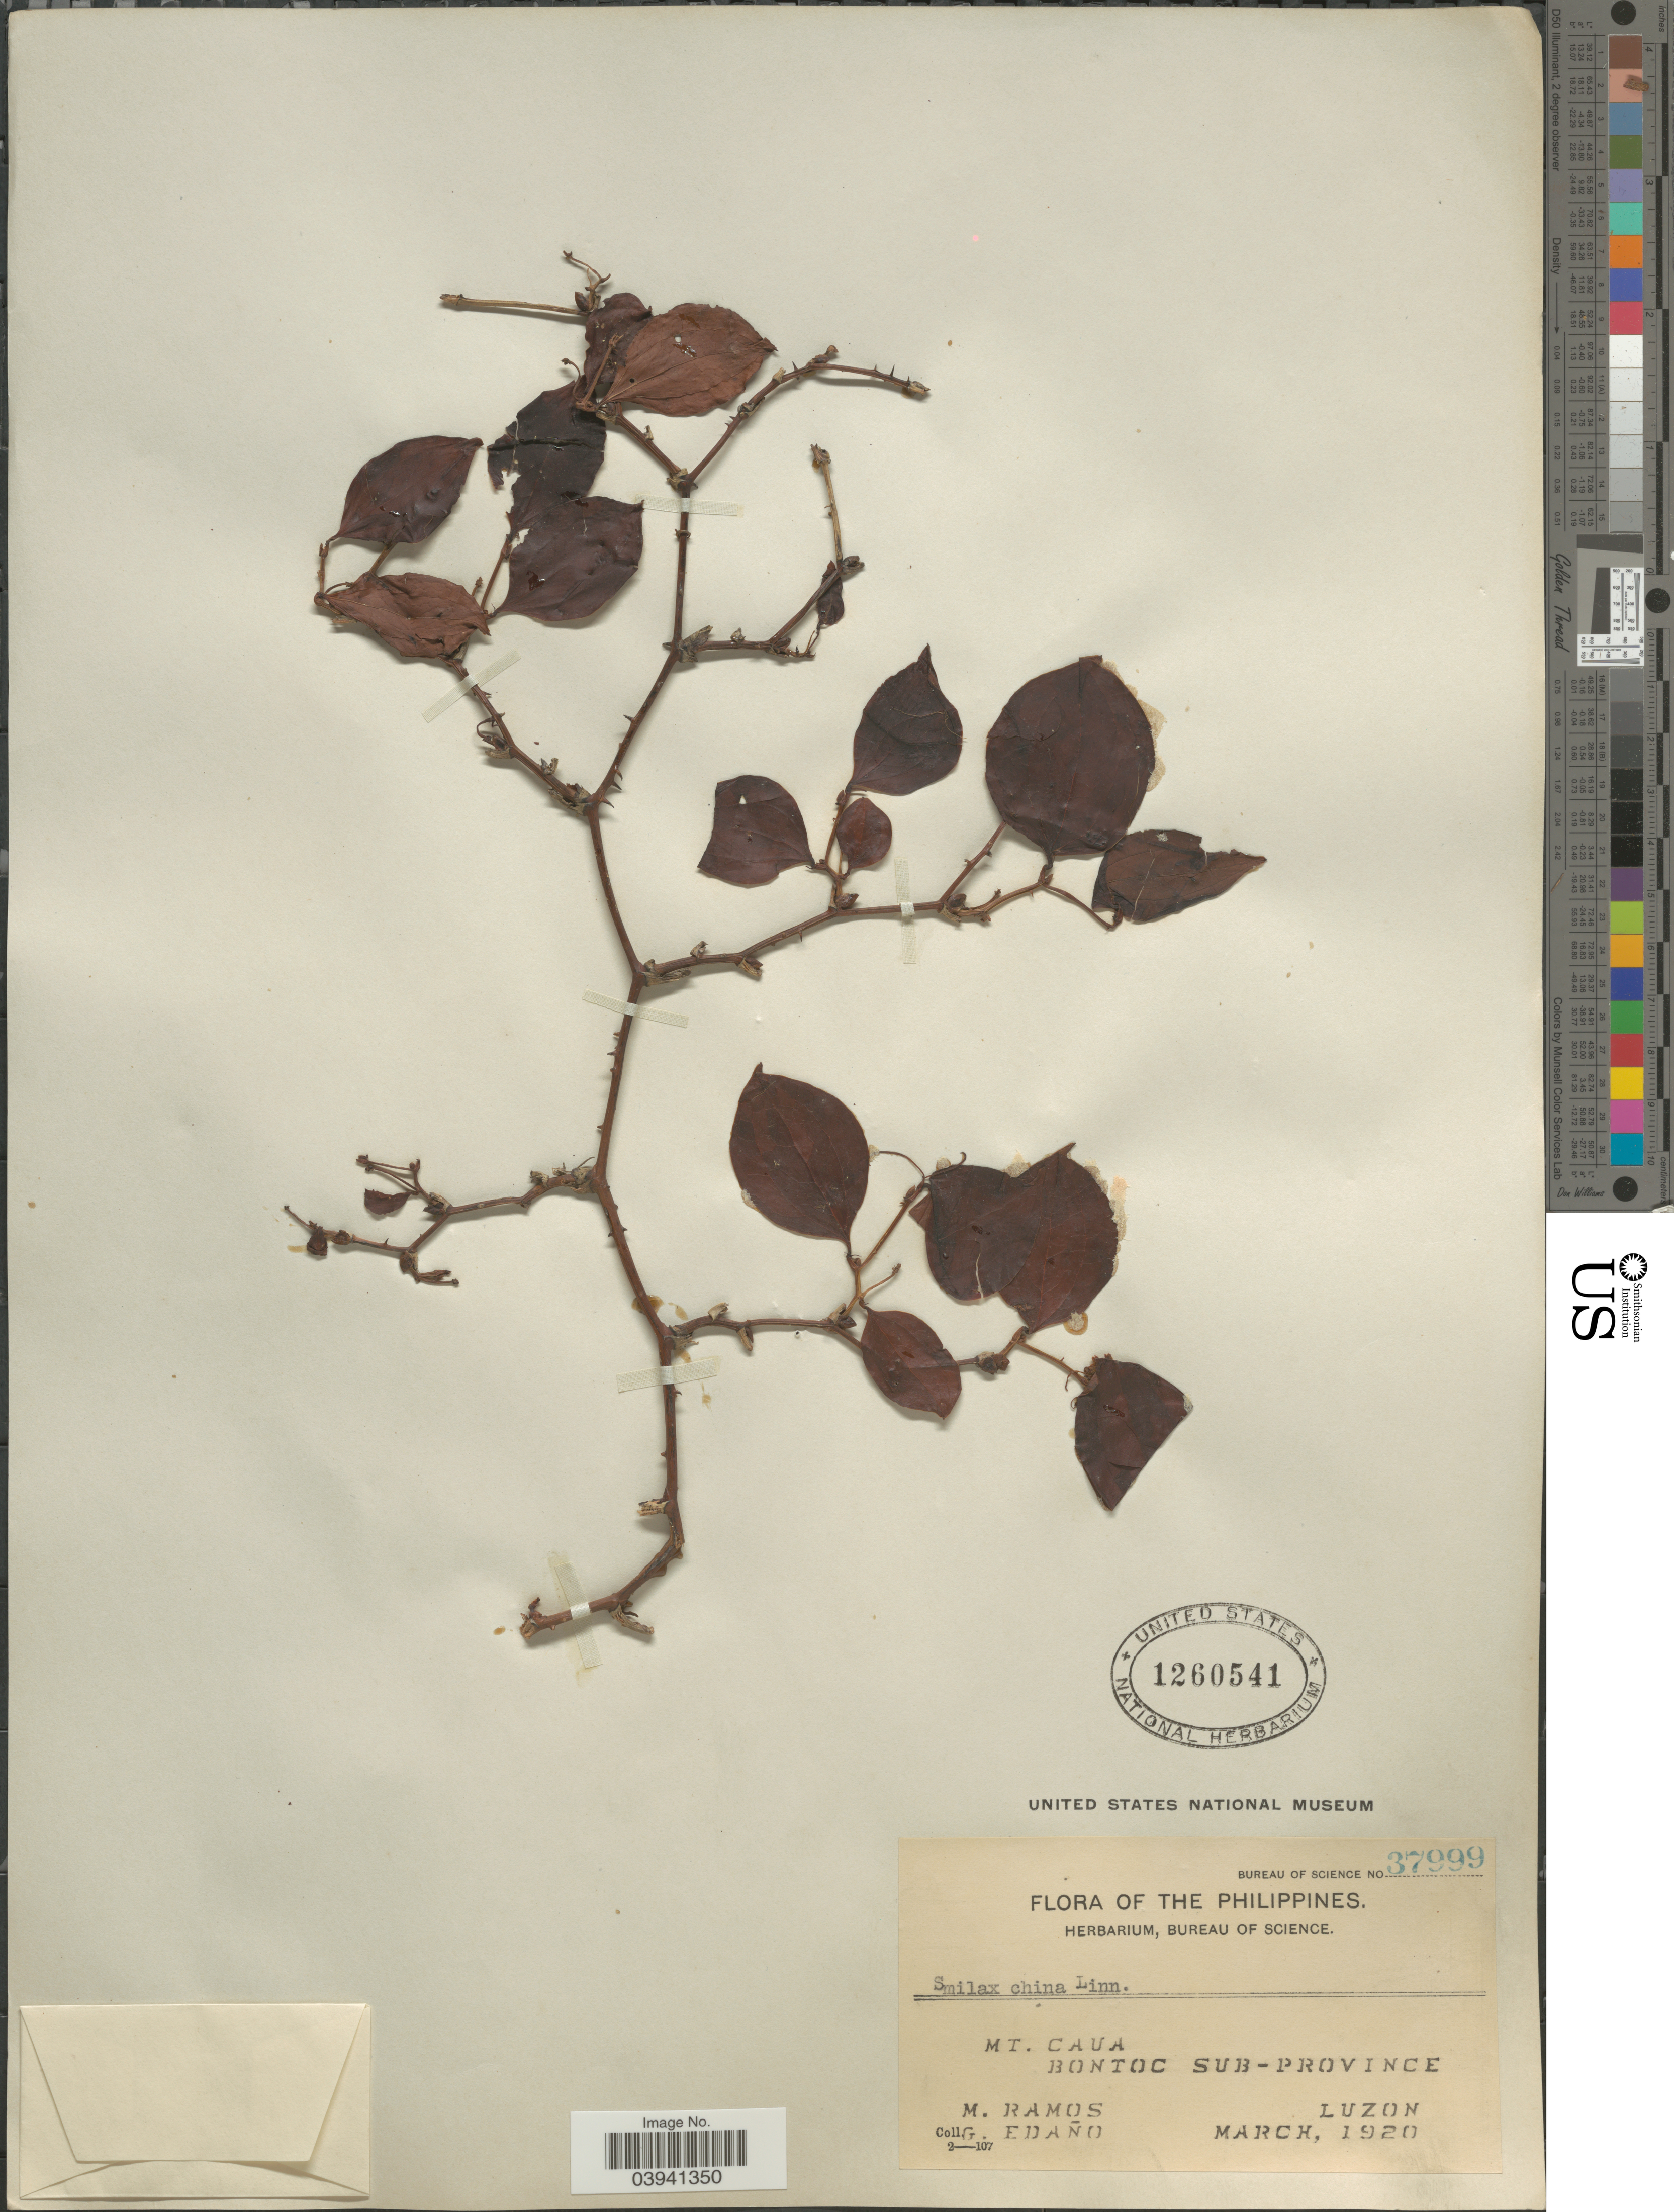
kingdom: Plantae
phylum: Tracheophyta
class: Liliopsida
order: Liliales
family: Smilacaceae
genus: Smilax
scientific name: Smilax china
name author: L.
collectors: M. Ramos & G. Edaño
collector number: Bureau of Science 37999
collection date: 1920-03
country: Philippines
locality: Mt. Caua. Bontoc Sub-province. Luzon.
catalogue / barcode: US 1260541